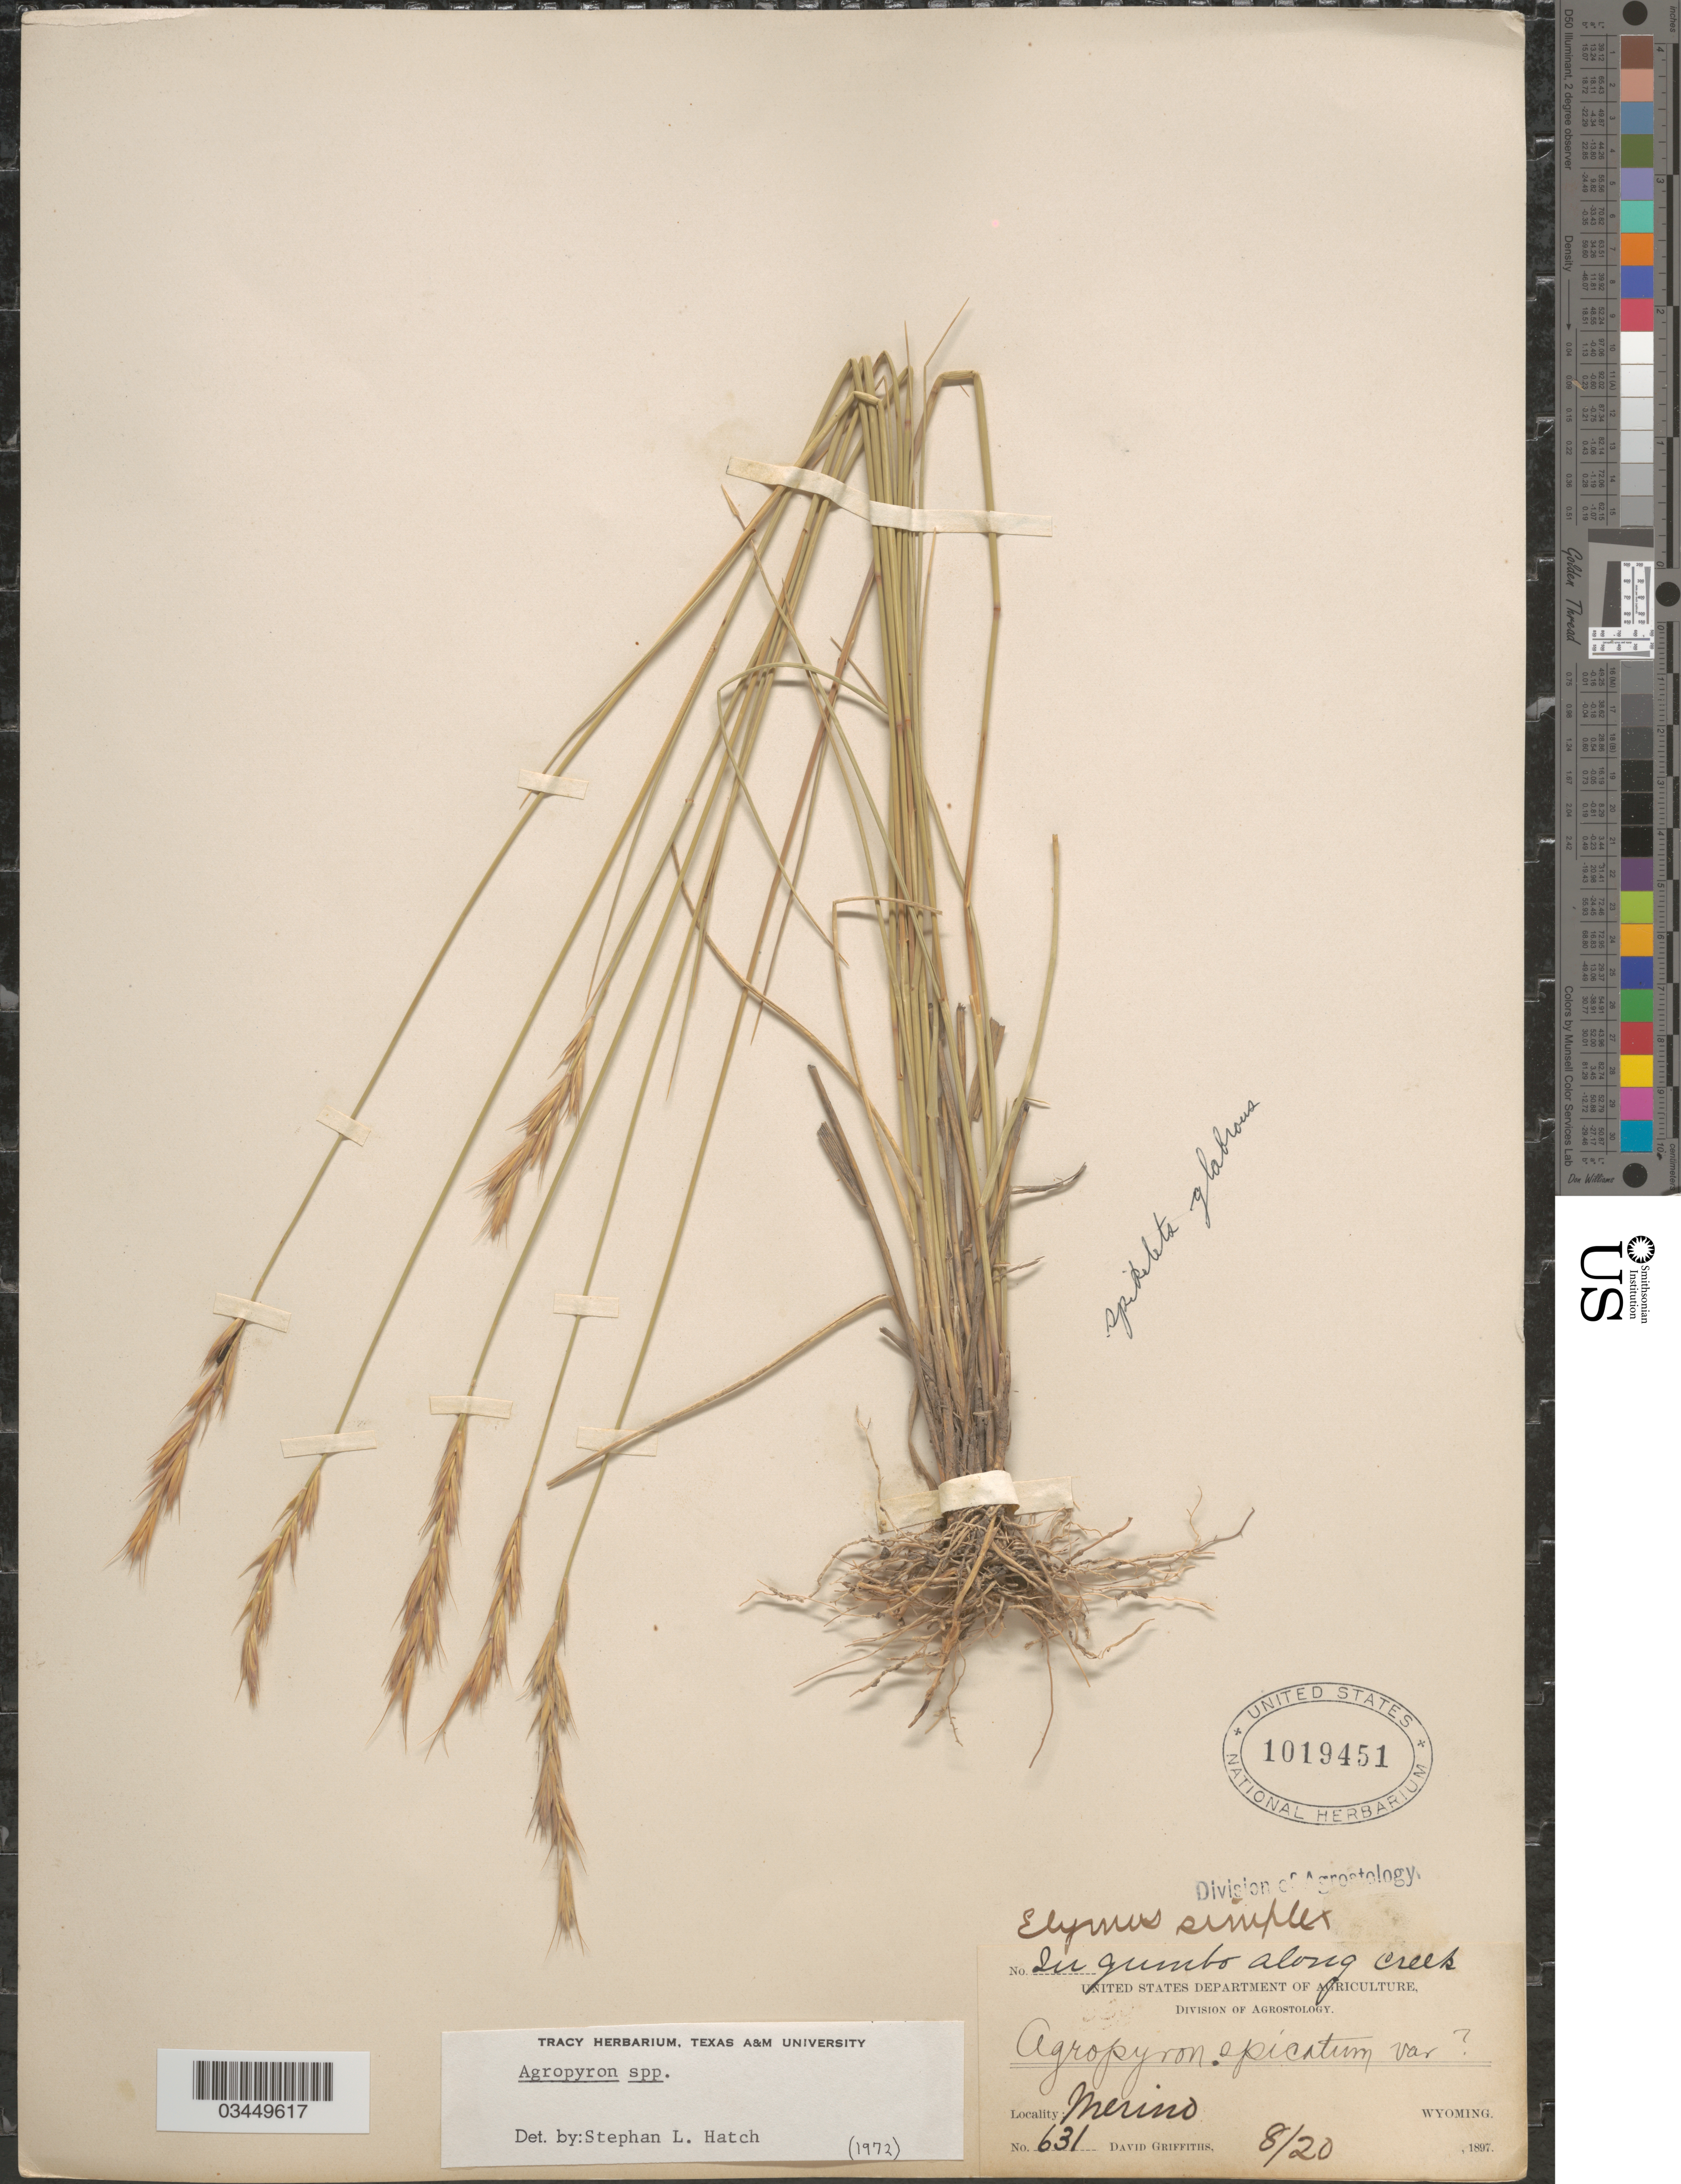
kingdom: Plantae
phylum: Tracheophyta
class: Liliopsida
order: Poales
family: Poaceae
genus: Elymus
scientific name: Elymus sp.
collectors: D. Griffiths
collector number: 631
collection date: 1897-08-20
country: United States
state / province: Wyoming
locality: Merino.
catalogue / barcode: US 1019451